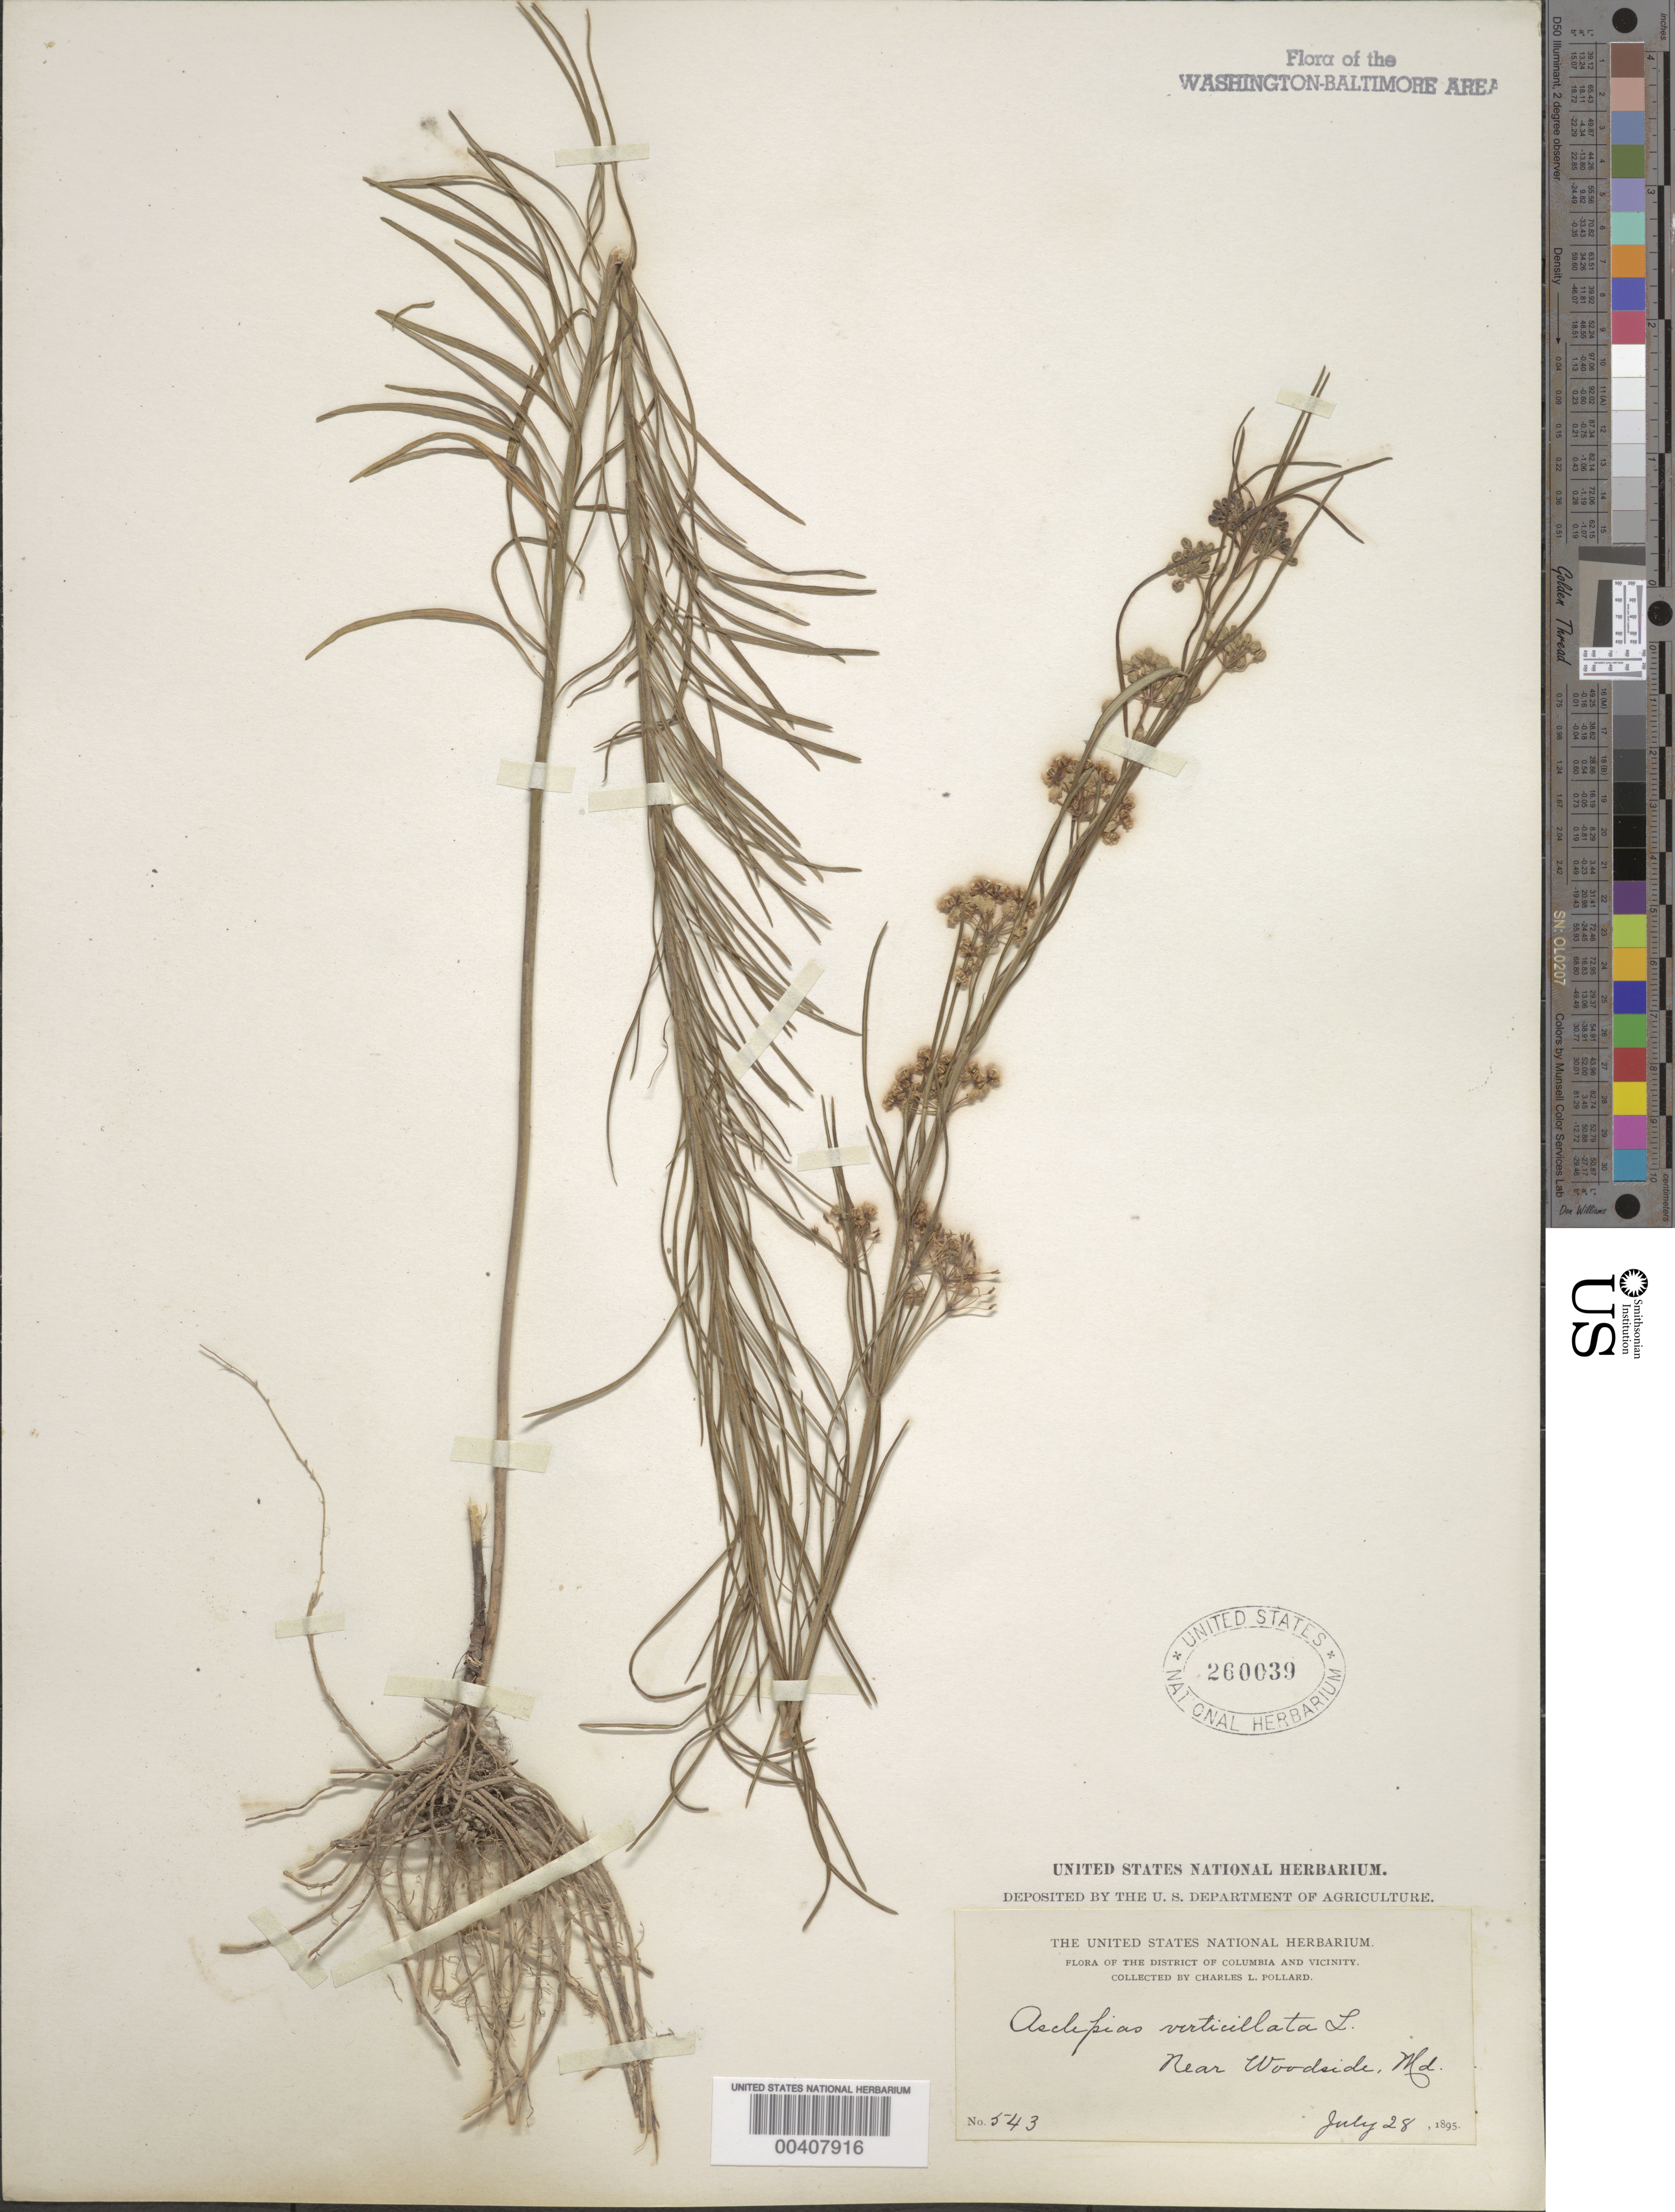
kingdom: Plantae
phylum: Tracheophyta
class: Magnoliopsida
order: Gentianales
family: Apocynaceae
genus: Asclepias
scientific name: Asclepias verticillata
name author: L.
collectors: C. L. Pollard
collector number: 543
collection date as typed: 28 Jul 1895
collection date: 1895-07-28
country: United States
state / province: Maryland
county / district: Montgomery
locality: Woodside Area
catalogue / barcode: US 260039